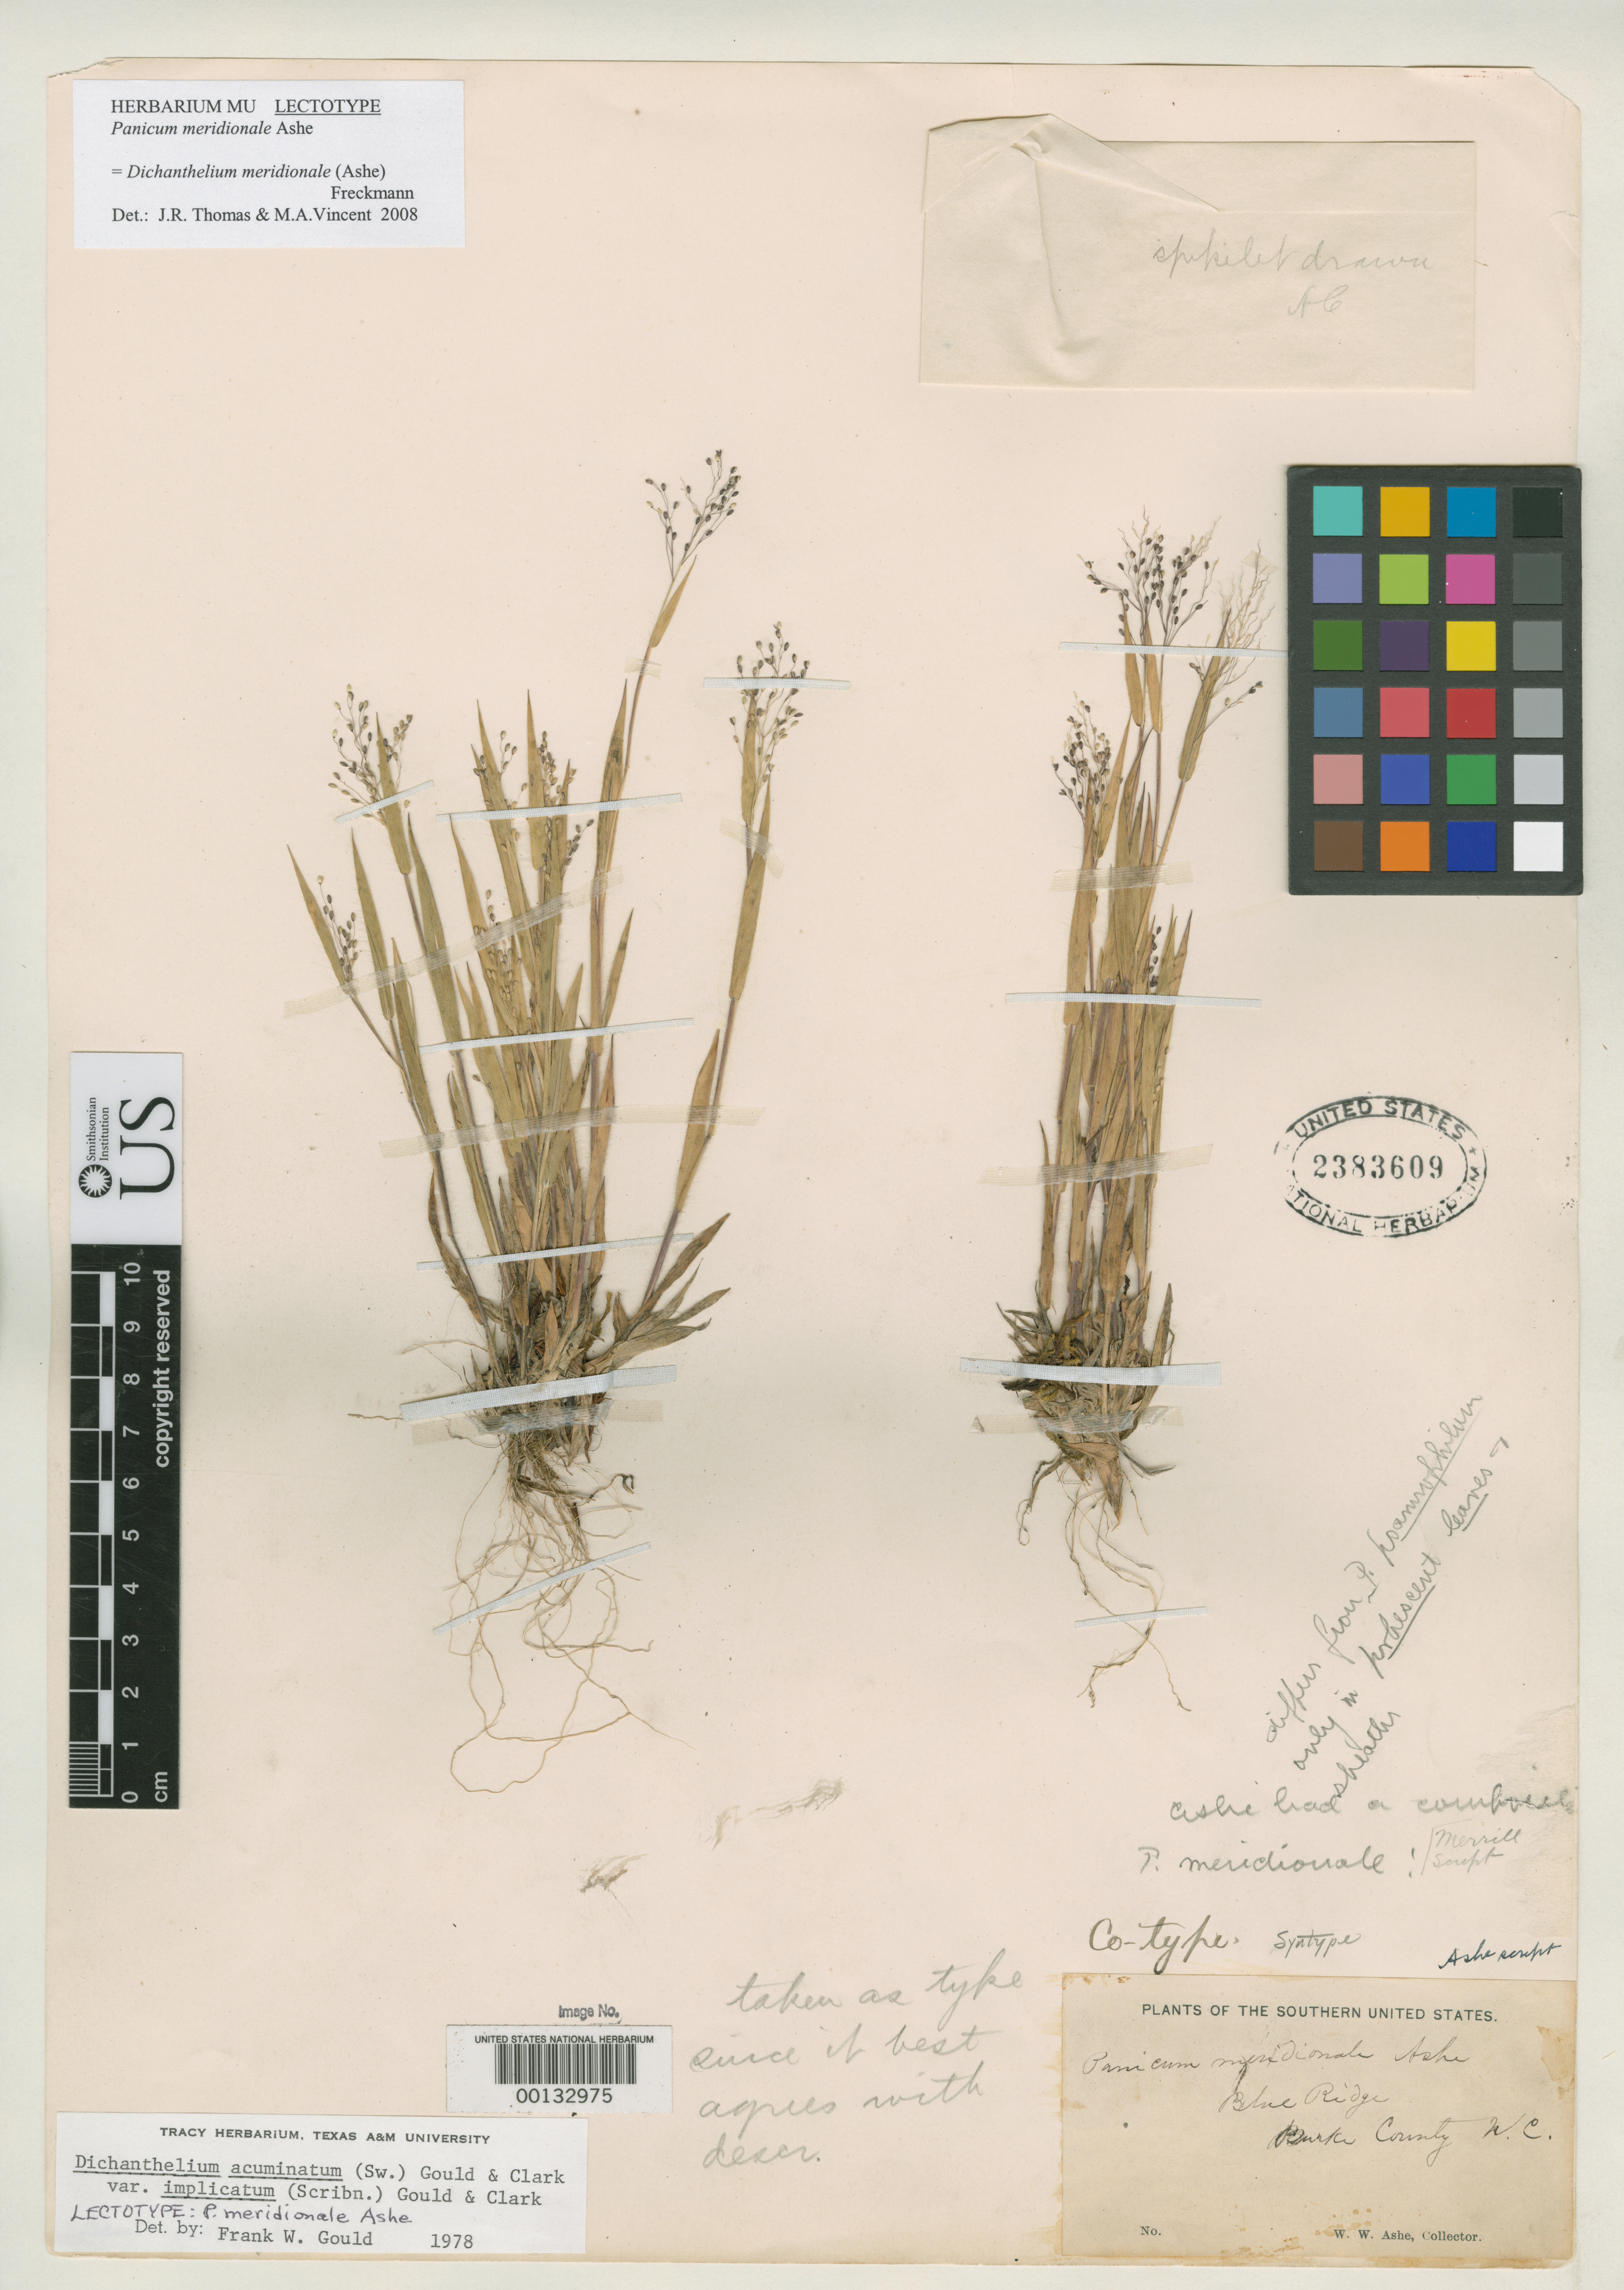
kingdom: Plantae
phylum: Tracheophyta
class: Liliopsida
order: Poales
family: Poaceae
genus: Panicum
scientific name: Panicum meridionale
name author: Ashe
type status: Lectotype; Syntype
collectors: W. W. Ashe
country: United States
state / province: North Carolina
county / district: Burke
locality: Blue Ridge, Burke Country N.C.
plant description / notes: Protologue, "I have collected this species at two localities in North Carolina, Chapel Hill in June, 1892; and Jonas Ridge, Burke Co., June, 1893."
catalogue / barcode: US 2383609